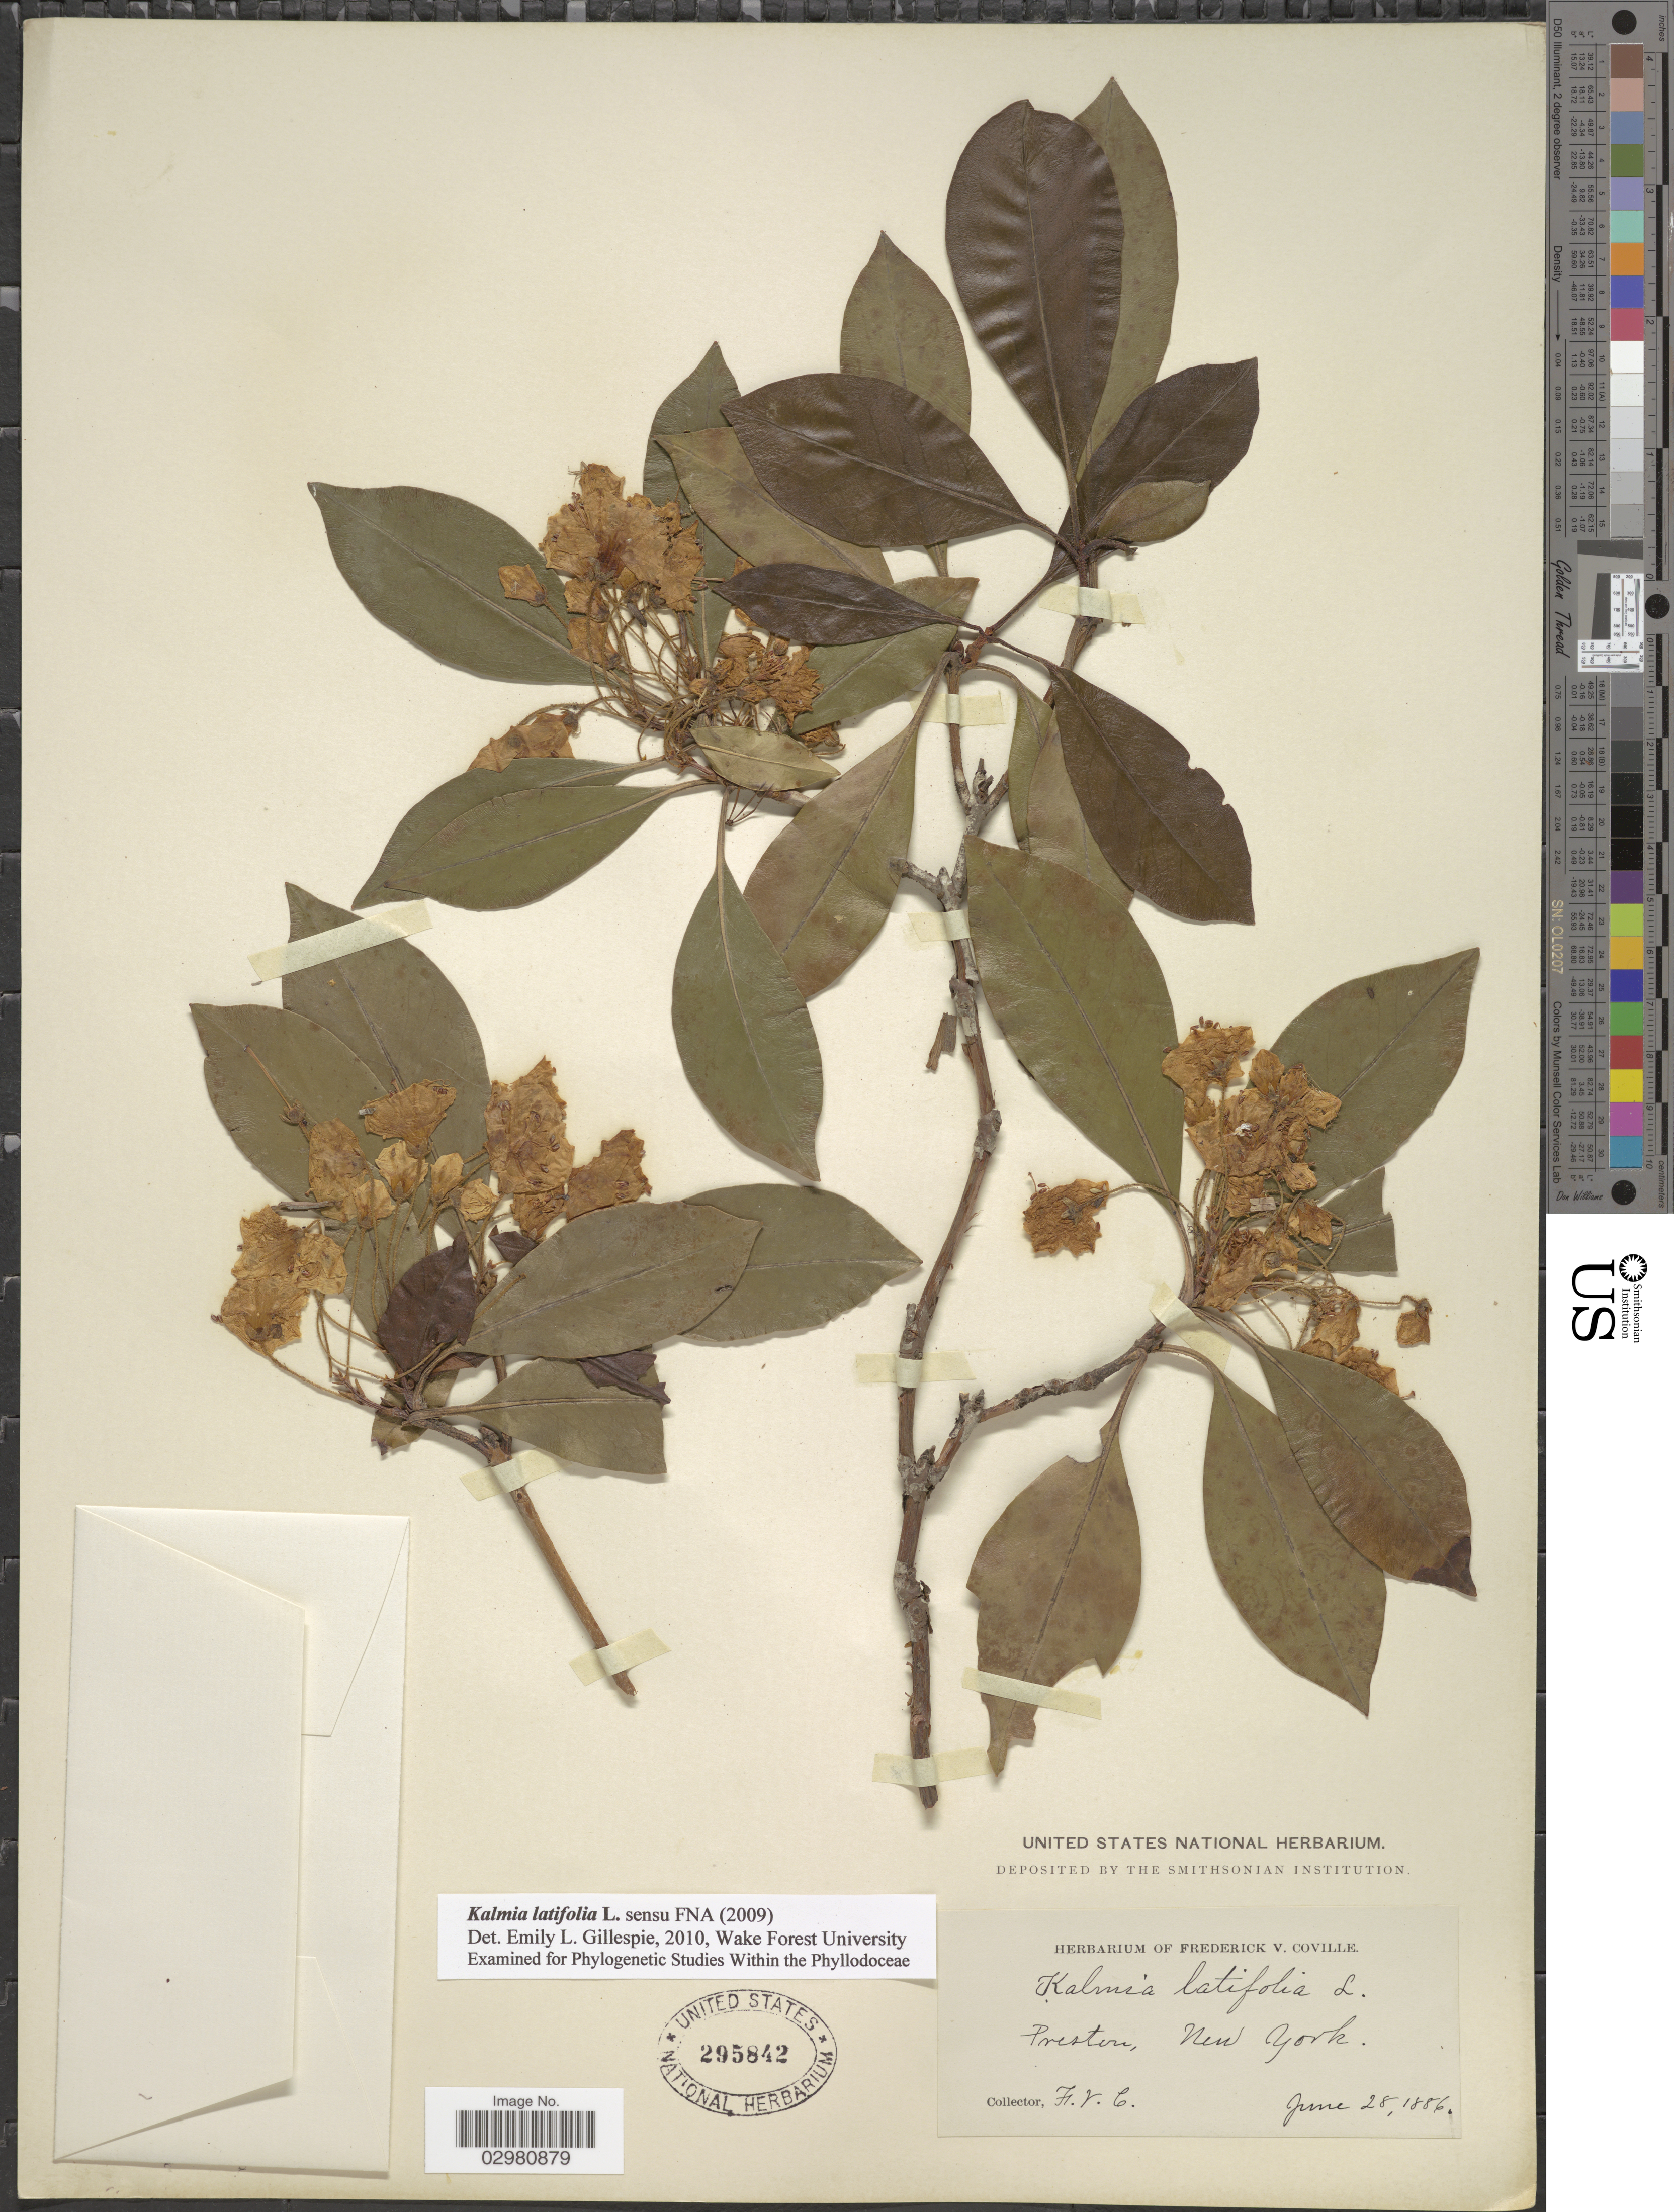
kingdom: Plantae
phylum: Tracheophyta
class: Magnoliopsida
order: Ericales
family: Ericaceae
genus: Kalmia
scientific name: Kalmia latifolia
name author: L.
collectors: F. V. Coville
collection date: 1886-06-28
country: United States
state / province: New York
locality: Preston.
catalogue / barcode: US 295842